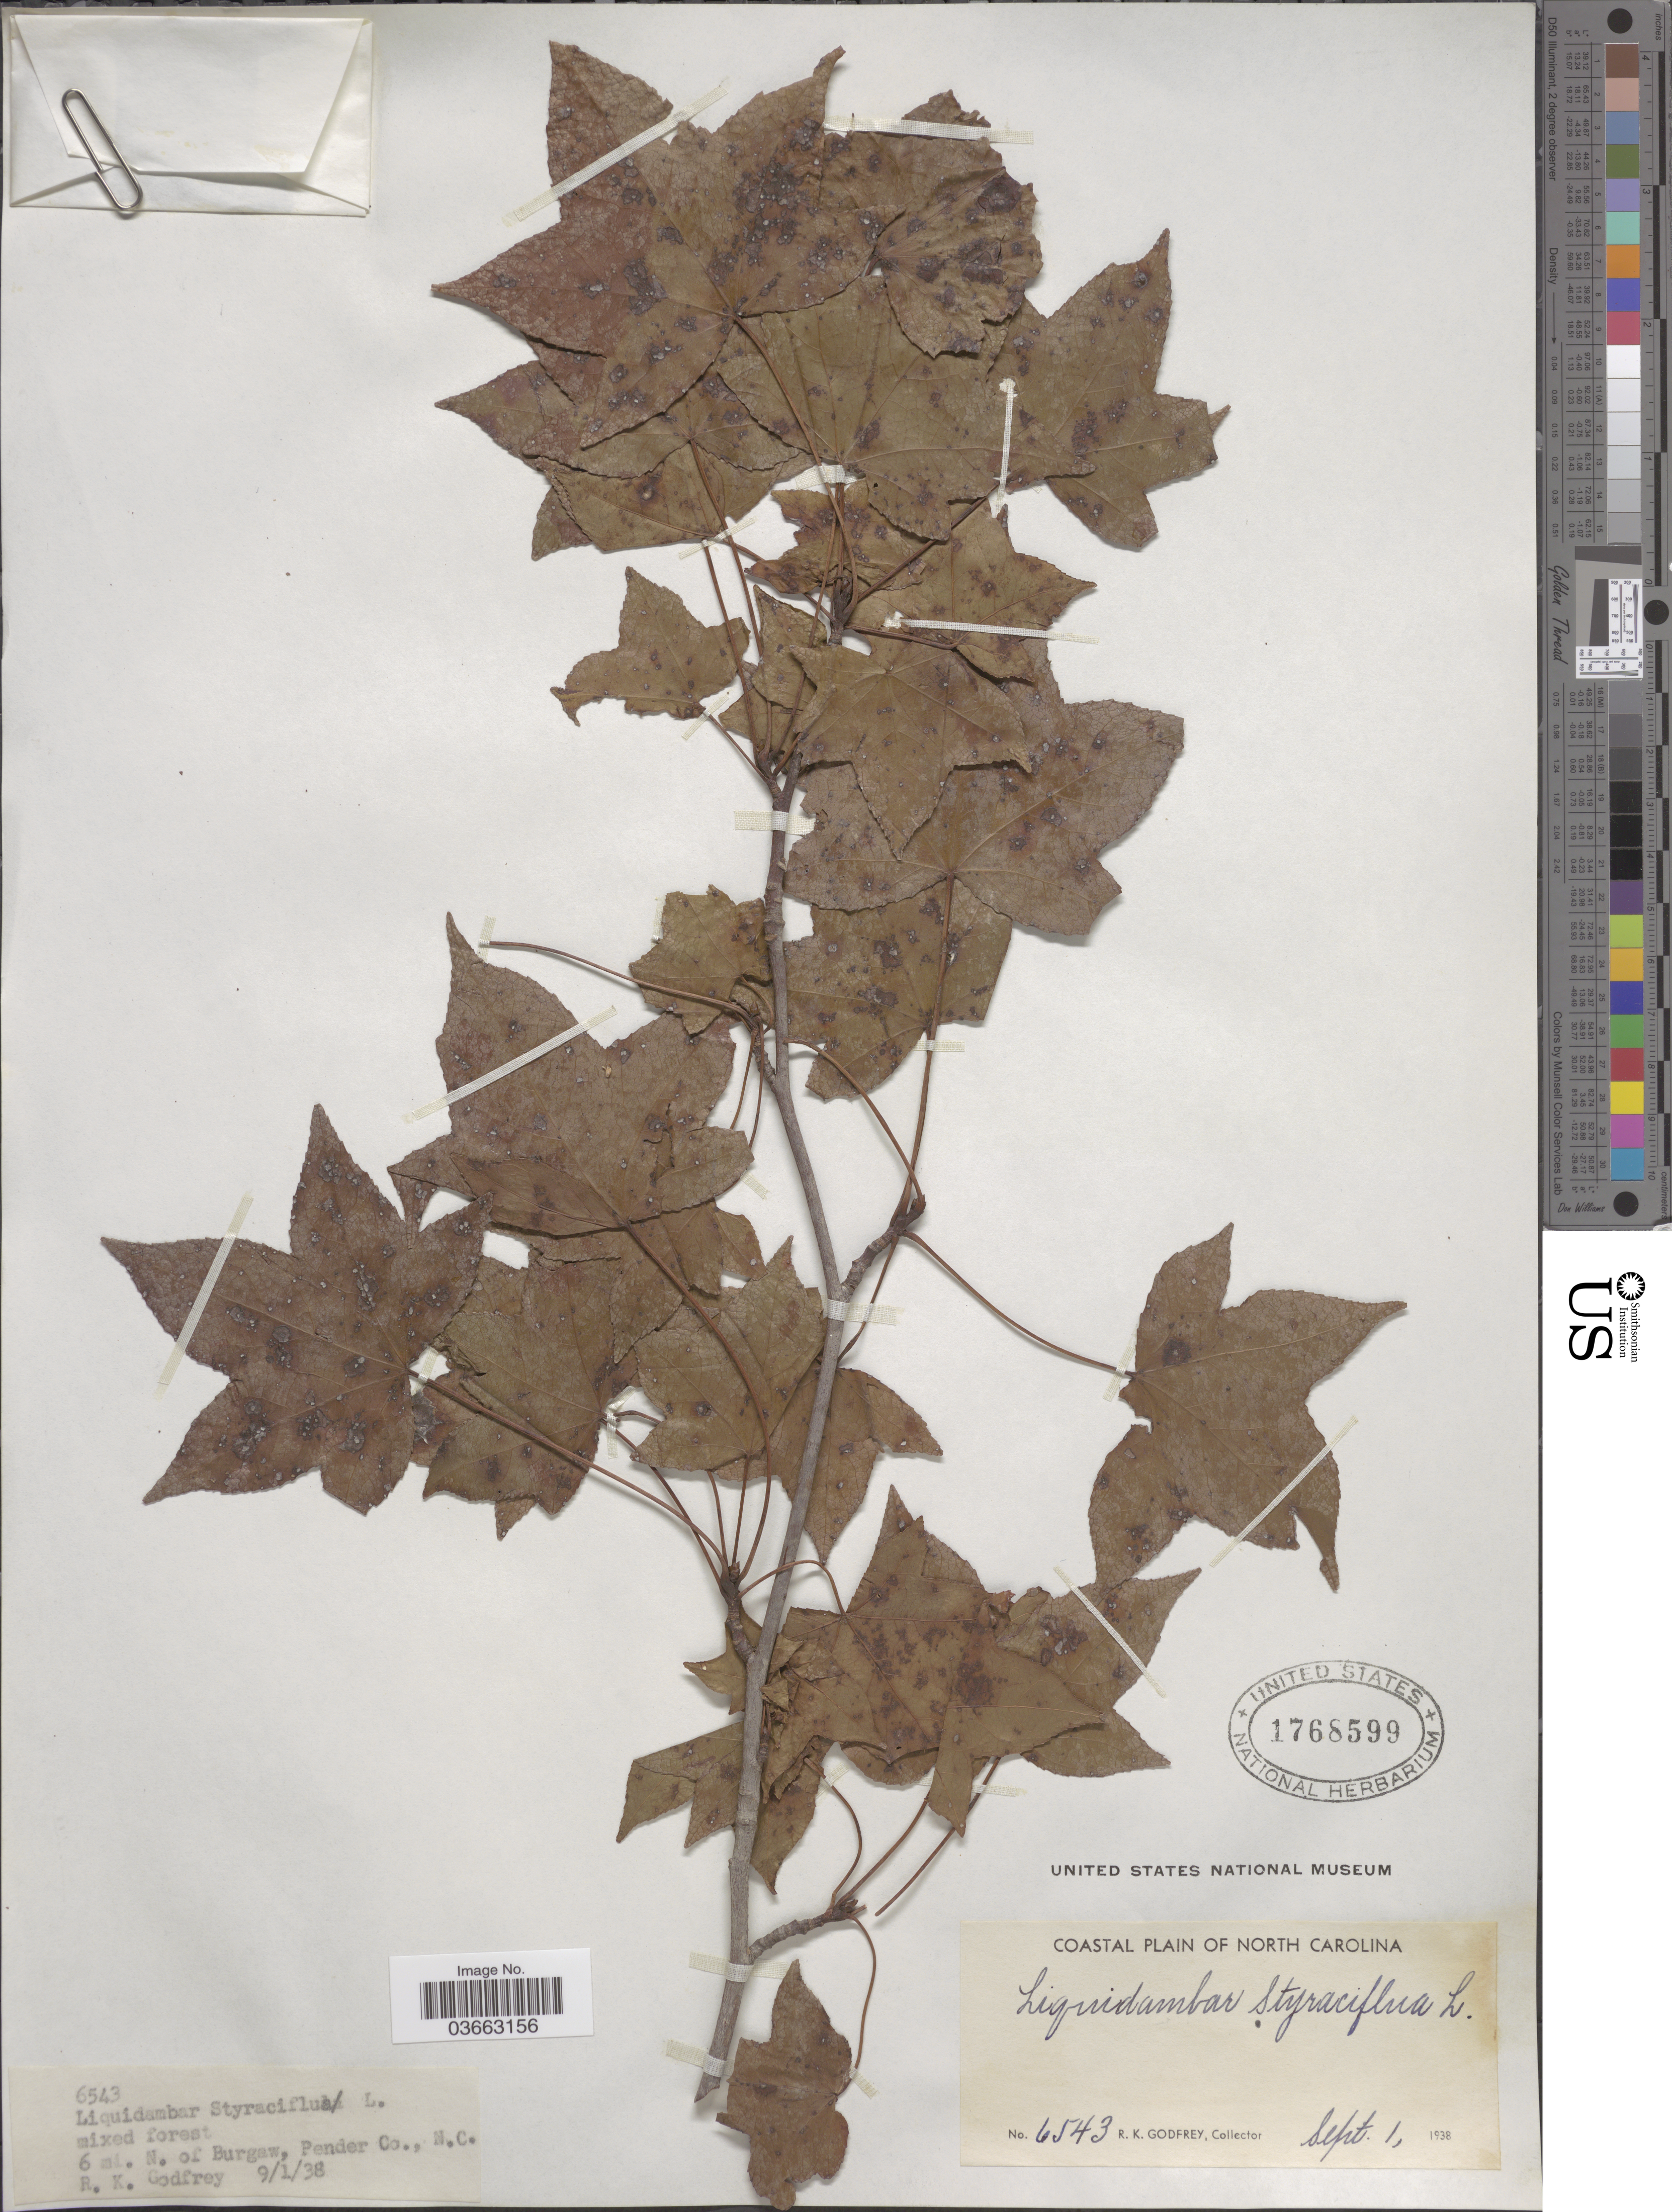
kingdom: Plantae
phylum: Tracheophyta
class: Magnoliopsida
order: Saxifragales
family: Altingiaceae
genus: Liquidambar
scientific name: Liquidambar styraciflua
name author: L.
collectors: R. K. Godfrey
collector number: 6543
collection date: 1938-09-01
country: United States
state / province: North Carolina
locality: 6 mi. N. of Burgaw, Pender Co.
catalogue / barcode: US 1768599